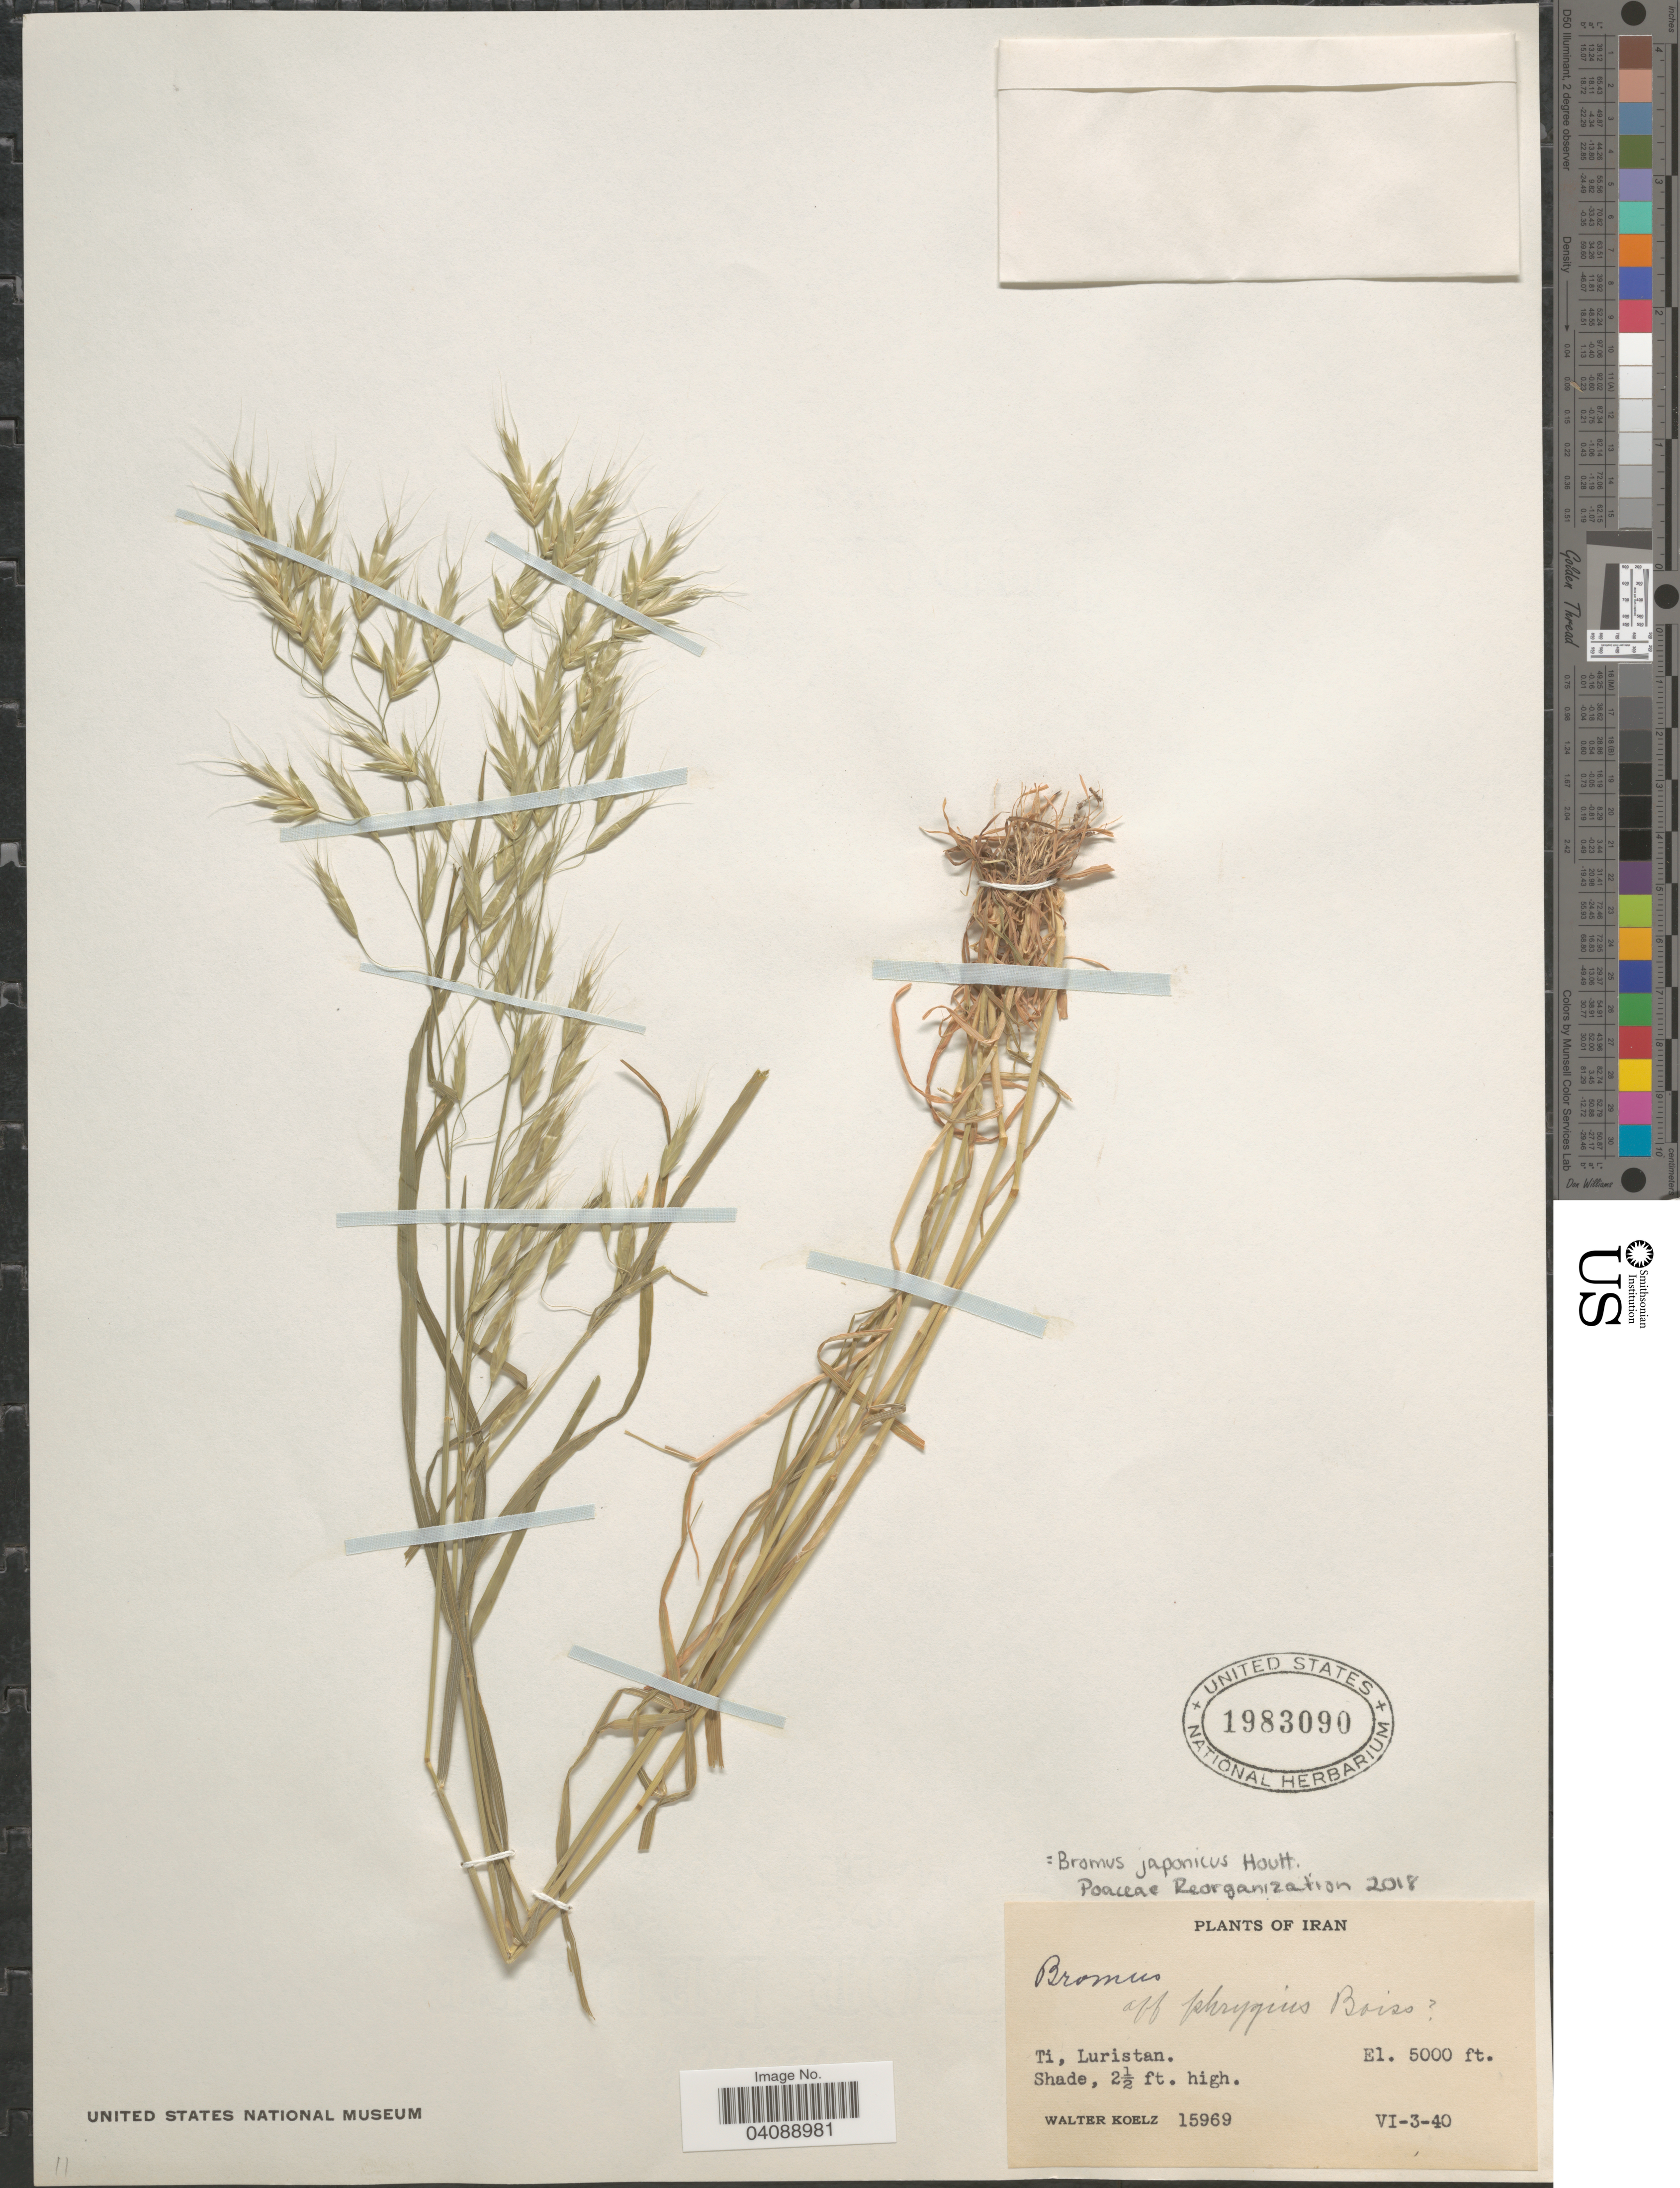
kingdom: Plantae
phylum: Tracheophyta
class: Liliopsida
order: Poales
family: Poaceae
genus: Bromus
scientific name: Bromus japonicus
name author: Houtt.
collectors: W. N. Koelz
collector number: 15969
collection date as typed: Transcribed d/m/y: 3/6/40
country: Iran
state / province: Lorestan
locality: Ti, Luristan.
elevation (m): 1524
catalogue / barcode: US 1983090